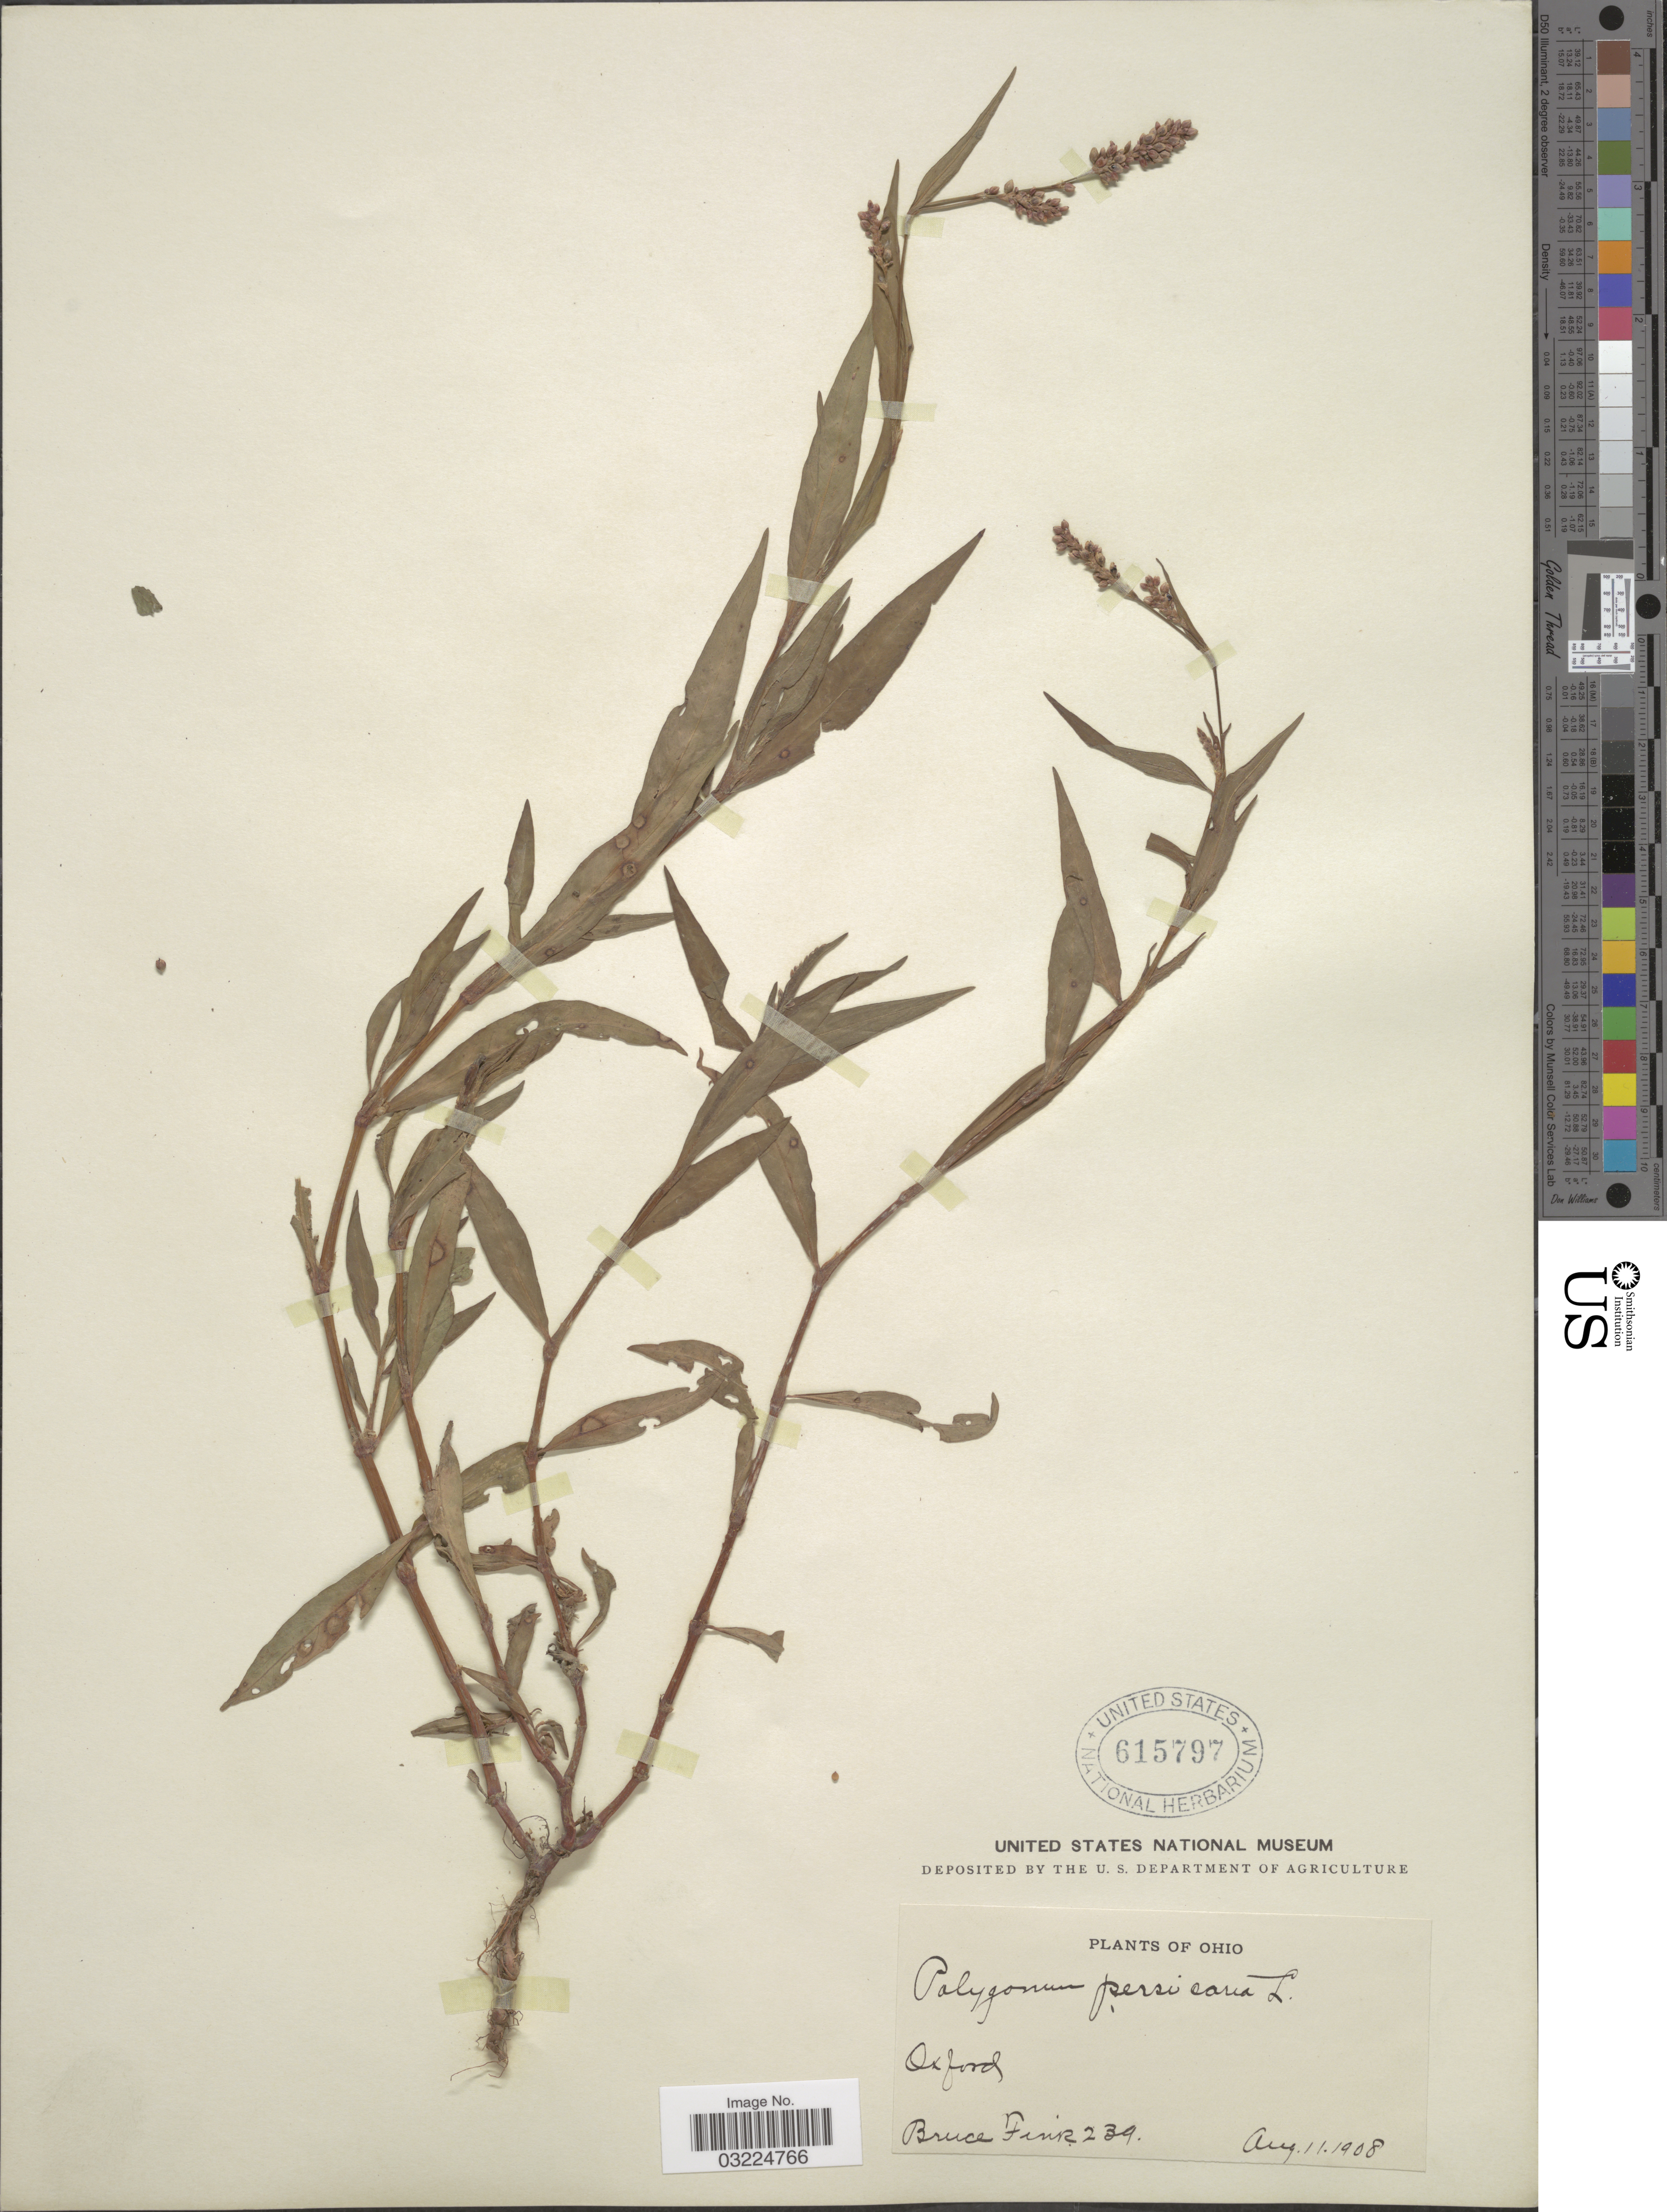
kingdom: Plantae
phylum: Tracheophyta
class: Magnoliopsida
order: Caryophyllales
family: Polygonaceae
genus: Persicaria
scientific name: Persicaria maculosa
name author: S.F. Gray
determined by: Atha, D. E.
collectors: B. Fink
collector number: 239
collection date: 1908-08-11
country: United States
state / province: Ohio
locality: Oxford.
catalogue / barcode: US 615797